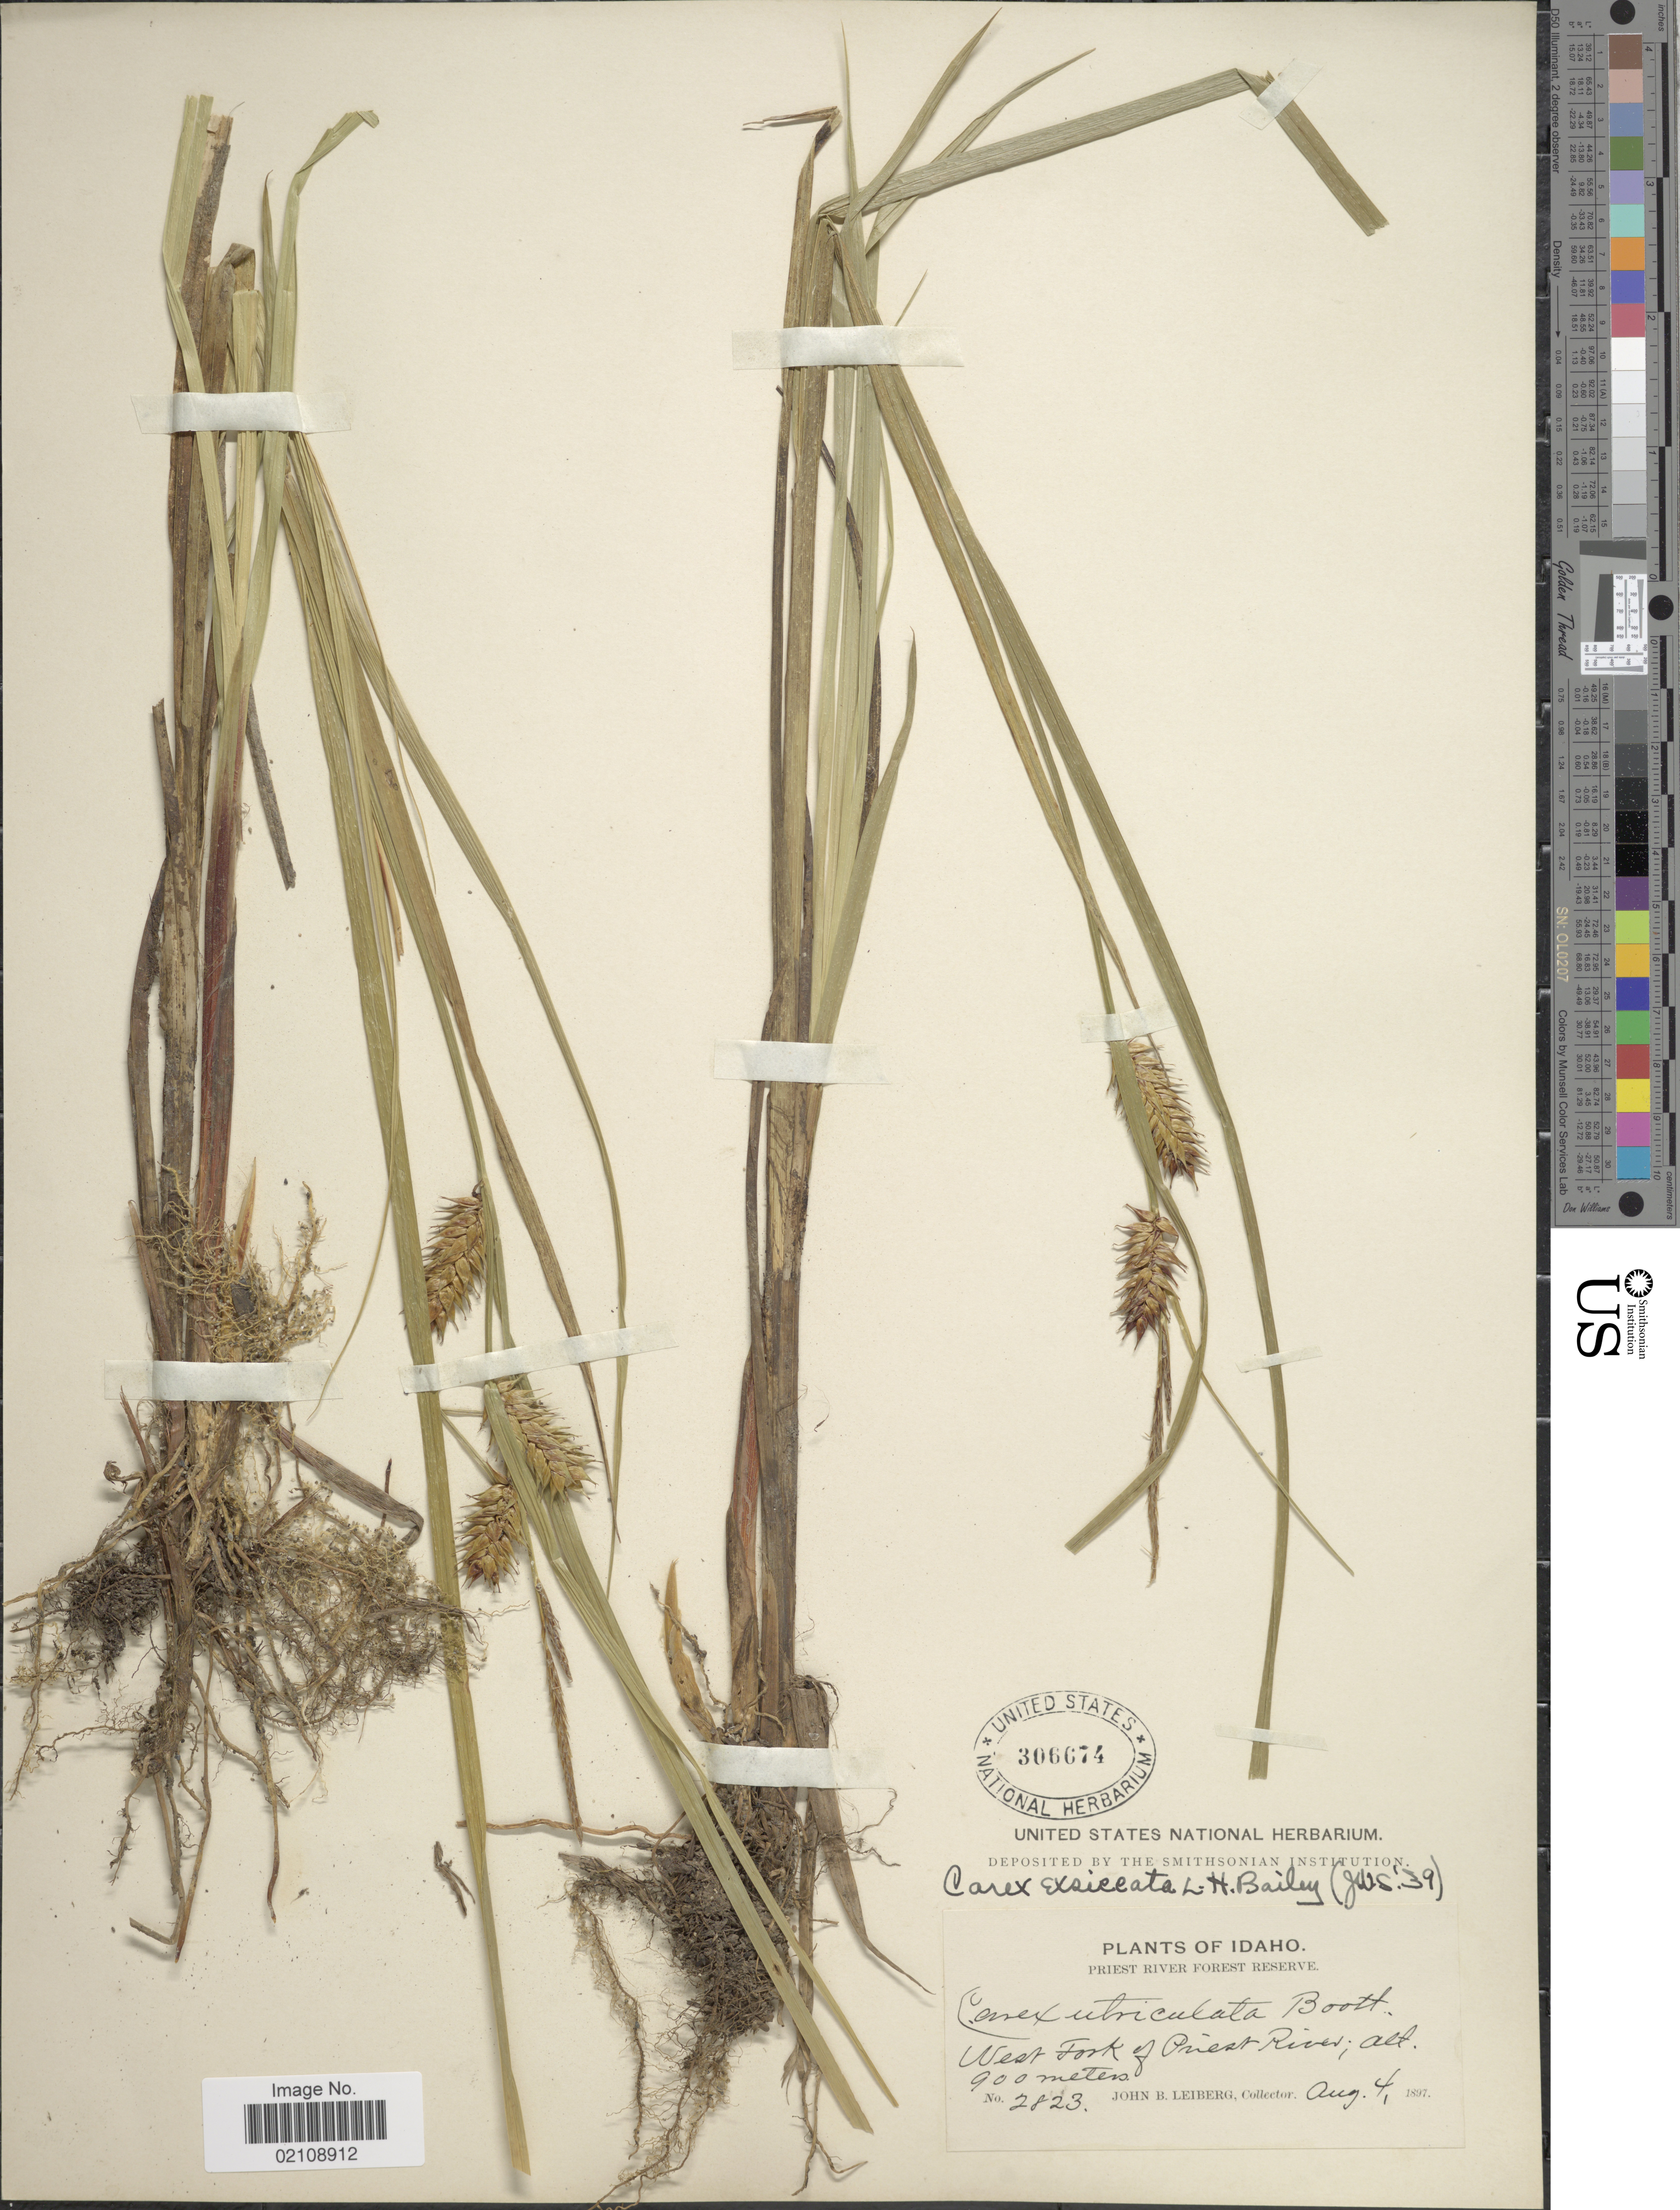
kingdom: Plantae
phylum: Tracheophyta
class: Liliopsida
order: Poales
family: Cyperaceae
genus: Carex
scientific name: Carex exsiccata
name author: L.H. Bailey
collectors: J. B. Leiberg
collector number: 2823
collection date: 1897-08-04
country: United States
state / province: Idaho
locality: Priest River Forest Reserve, West Fork of Priest River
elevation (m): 900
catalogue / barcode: US 306674